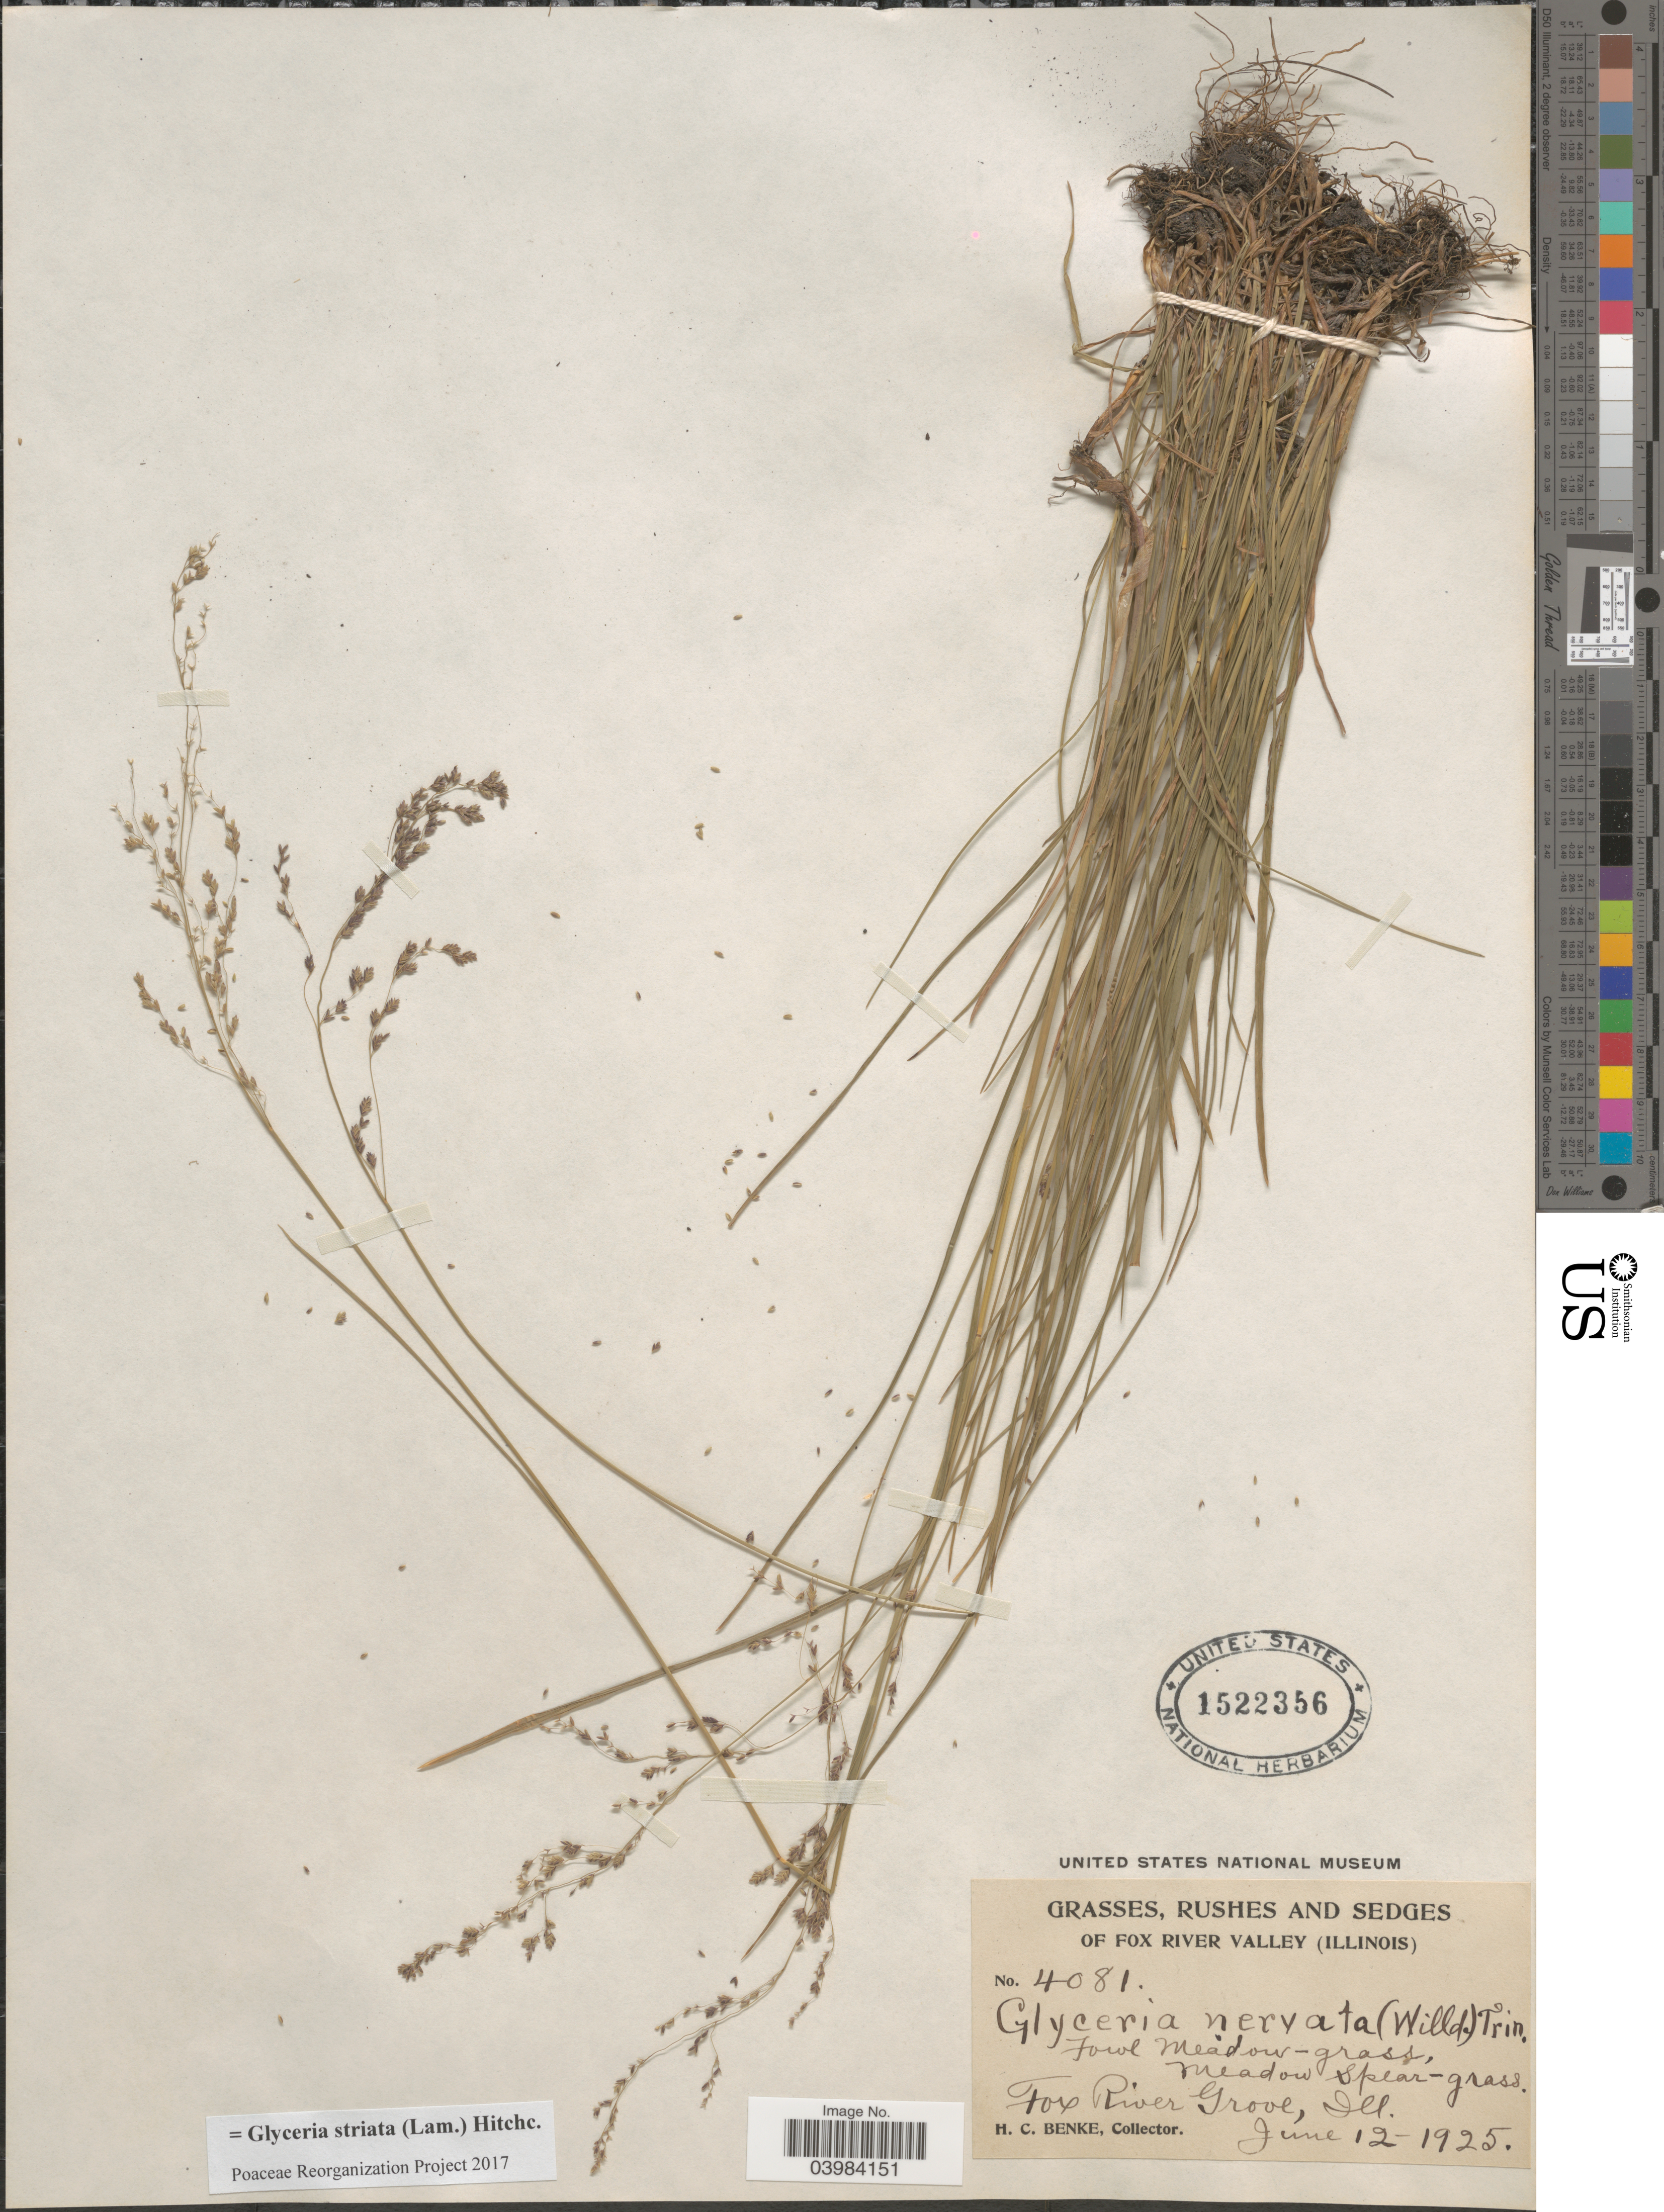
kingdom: Plantae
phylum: Tracheophyta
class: Liliopsida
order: Poales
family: Poaceae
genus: Glyceria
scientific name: Glyceria striata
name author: (Lam.) Hitchc.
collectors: H. Benke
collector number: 4081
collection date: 1925-06-12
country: United States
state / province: Illinois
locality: Fox River Valley. Fox River Grove.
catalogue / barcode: US 1522356